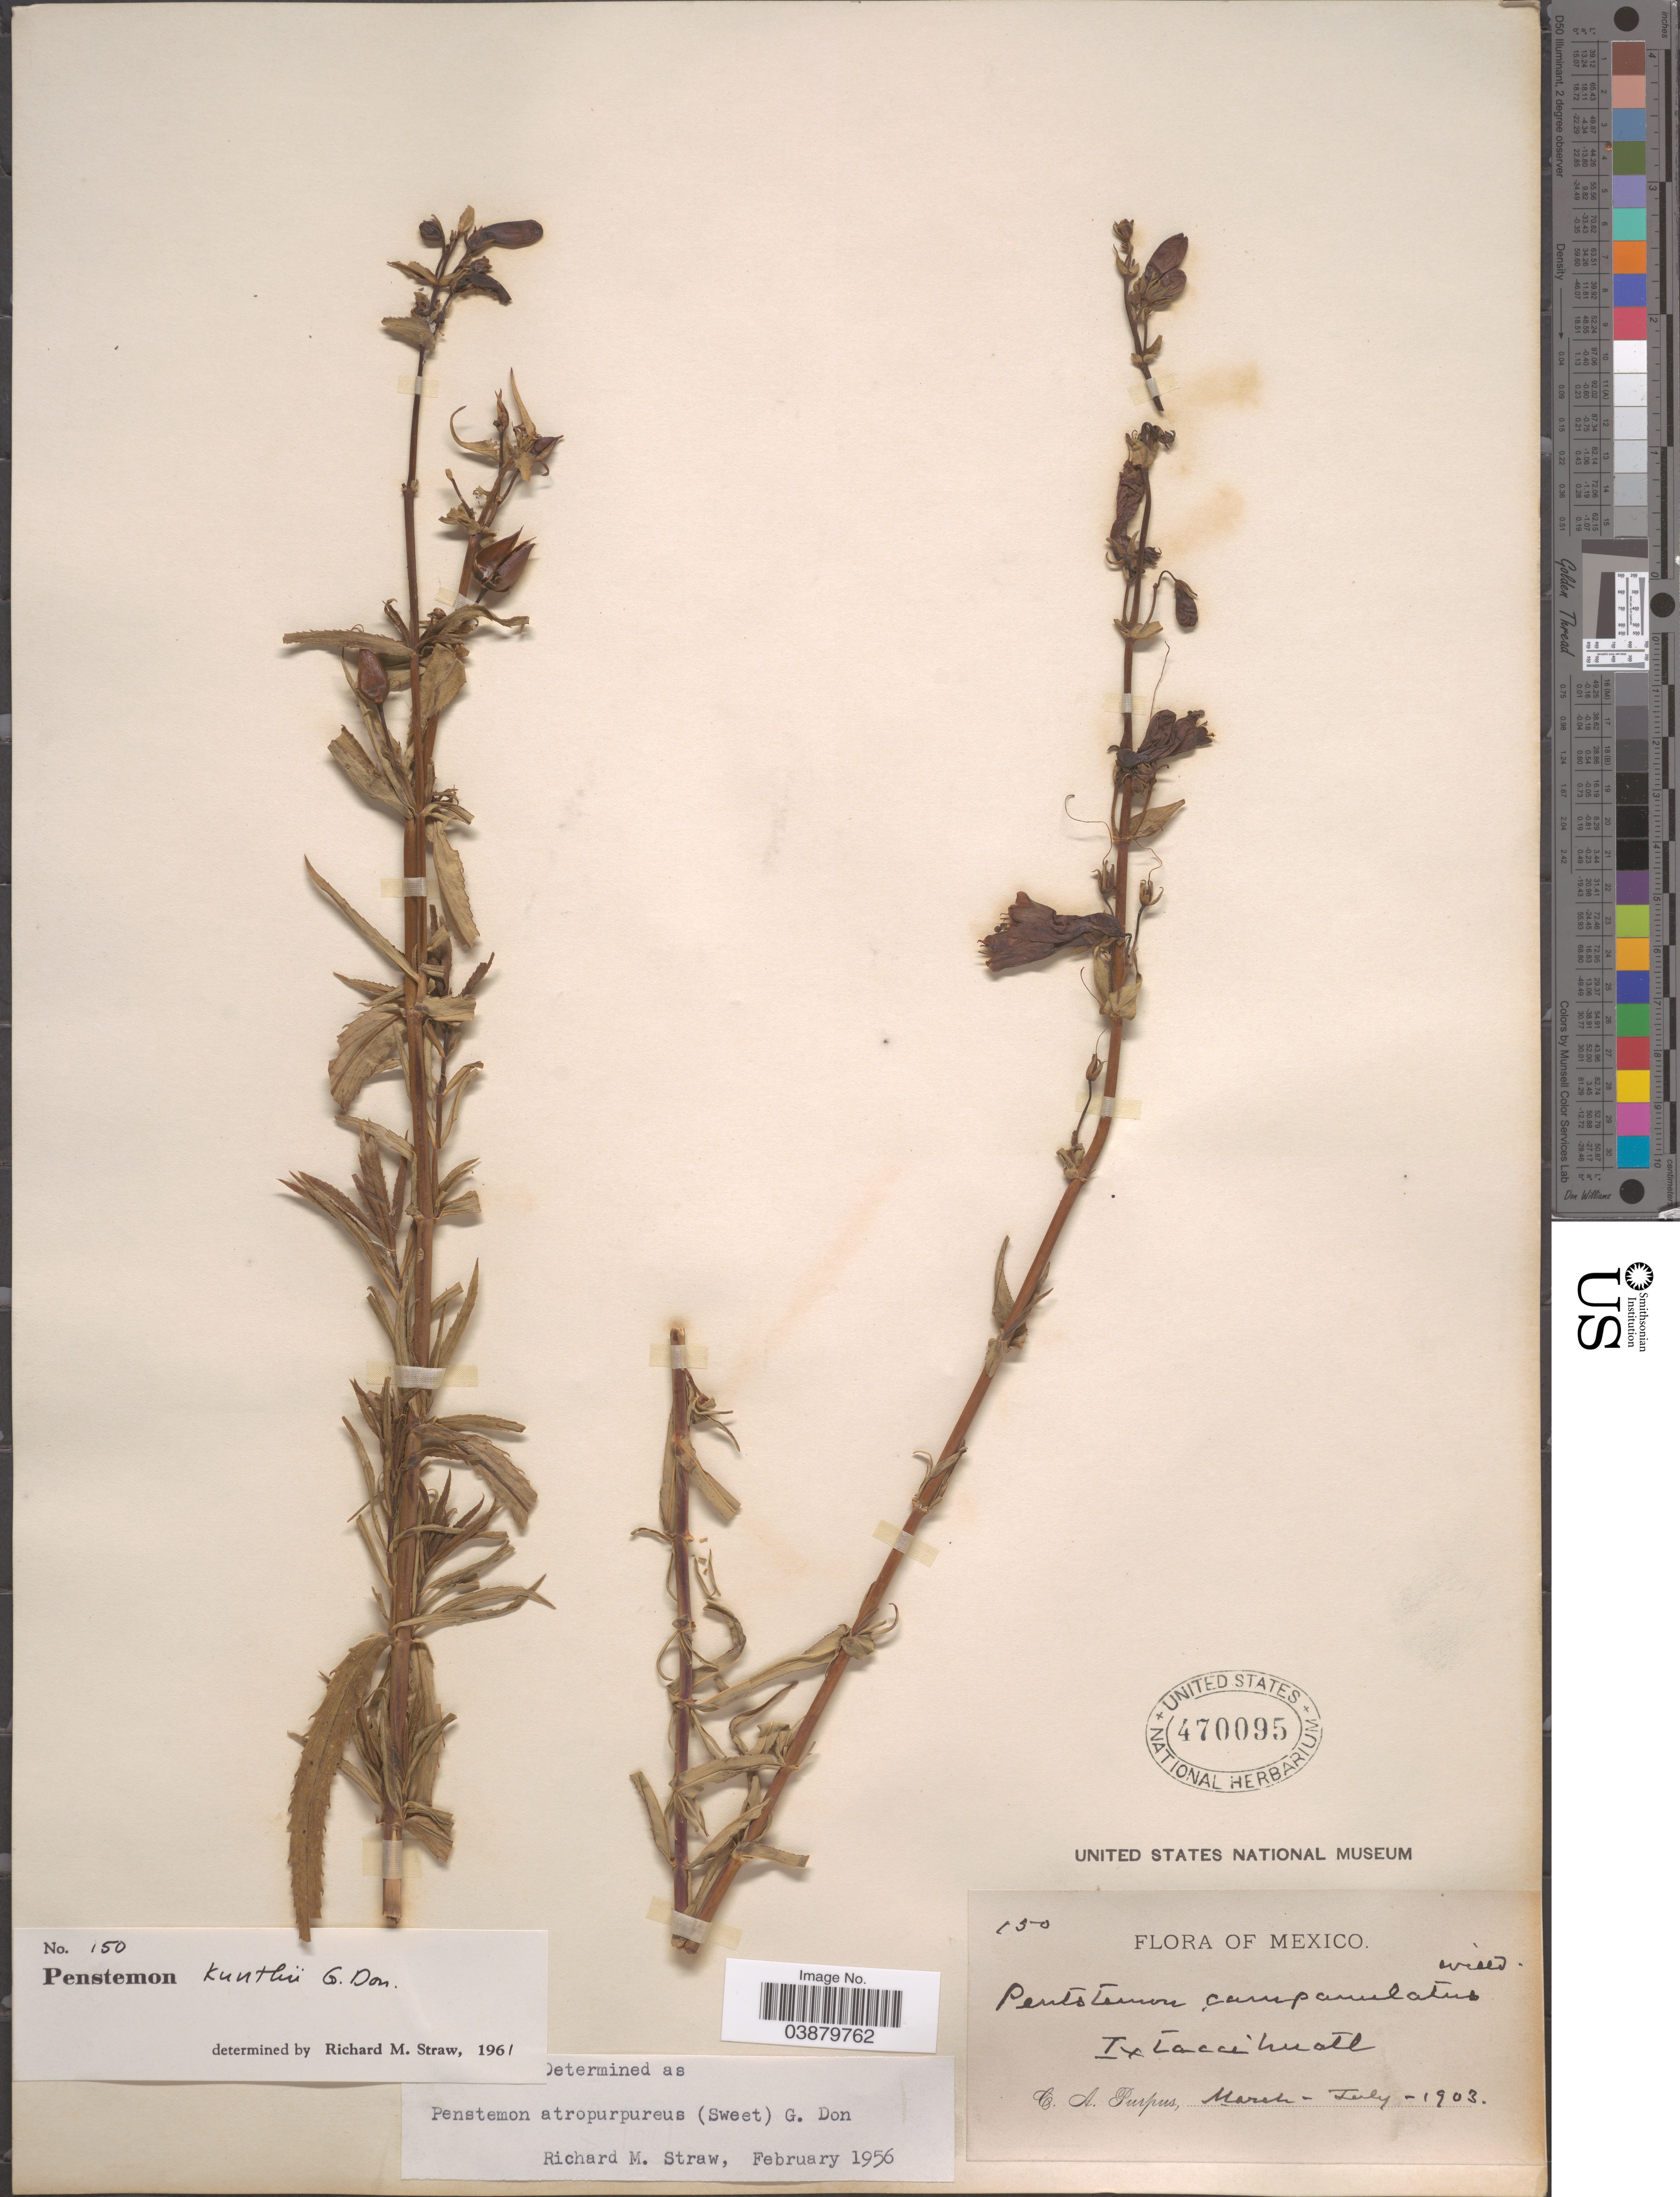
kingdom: Plantae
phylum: Tracheophyta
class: Magnoliopsida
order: Lamiales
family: Plantaginaceae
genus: Penstemon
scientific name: Penstemon kunthii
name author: G. Don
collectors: C. A. Purpus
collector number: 150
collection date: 1903-03/1903-07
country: Mexico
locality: Ixtaccihuatl.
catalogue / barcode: US 470095